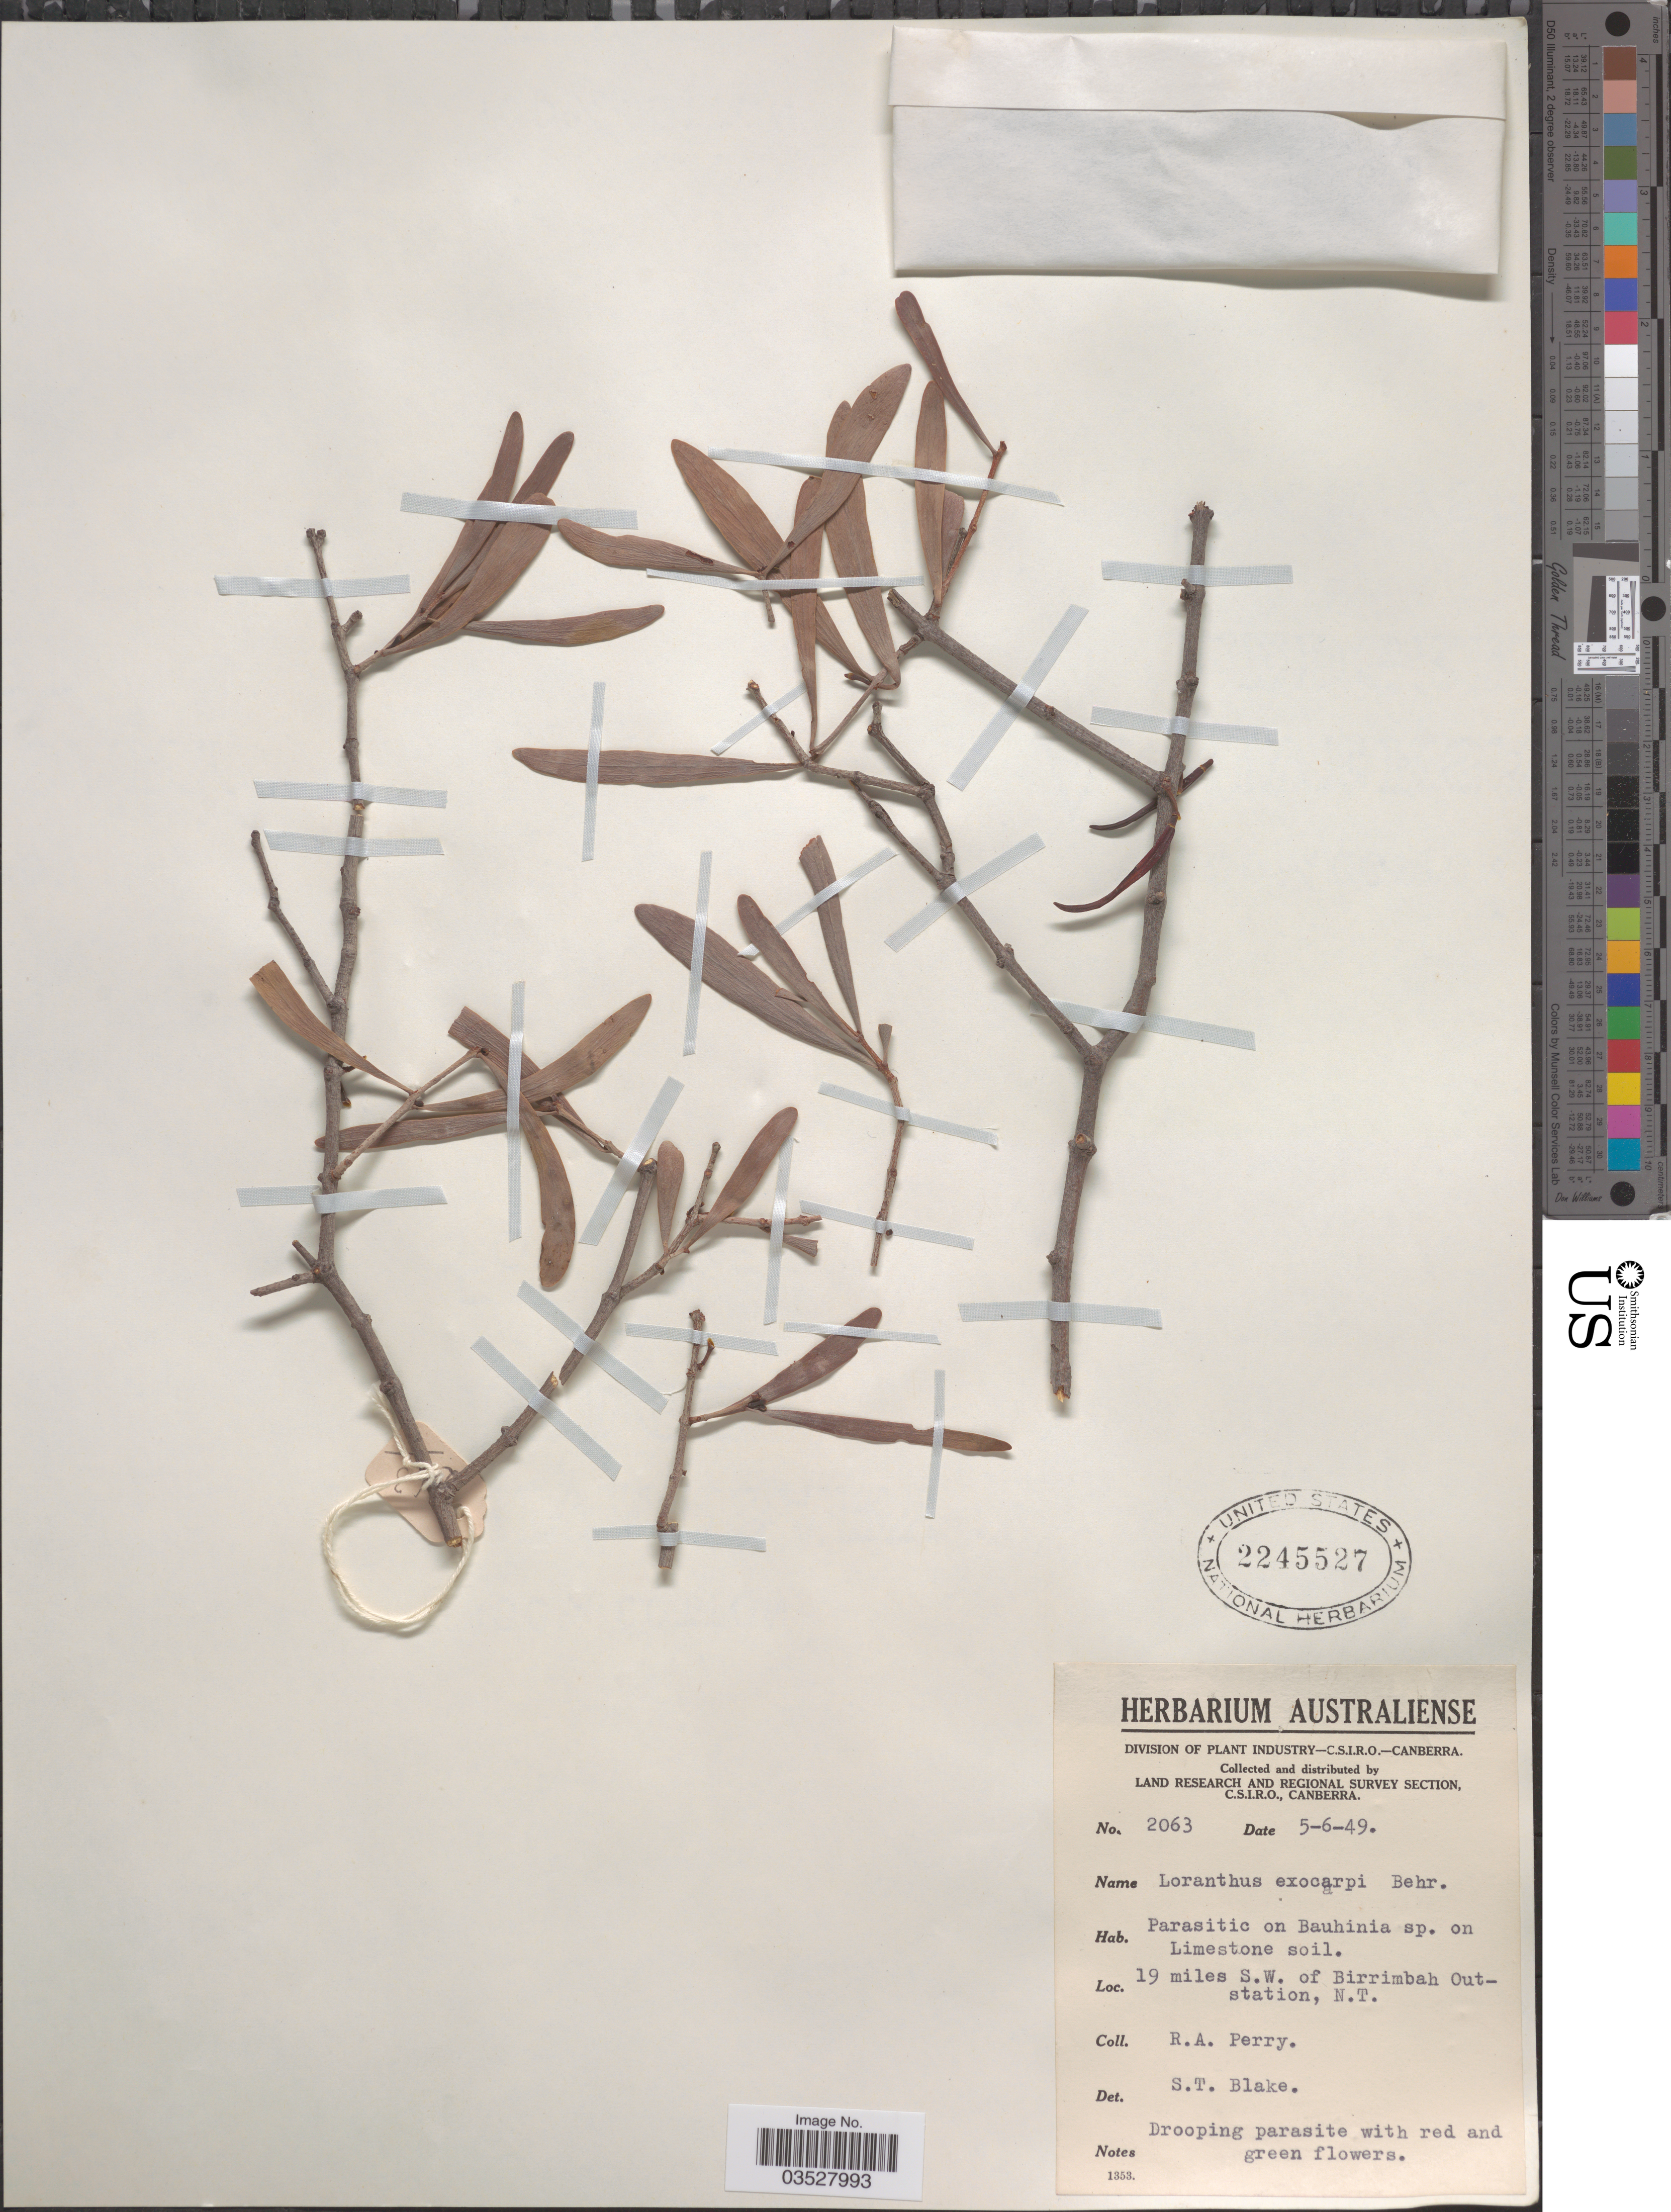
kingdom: Plantae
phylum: Tracheophyta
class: Magnoliopsida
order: Santalales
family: Loranthaceae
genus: Lysiana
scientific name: Lysiana exocarpi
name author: Tiegh.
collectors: Perry, R. A.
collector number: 2063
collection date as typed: Transcribed d/m/y: 5/6/49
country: Australia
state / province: Northern Territory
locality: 19 miles S.W. of Birrimbah Outstation, N.T.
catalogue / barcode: US 2245527